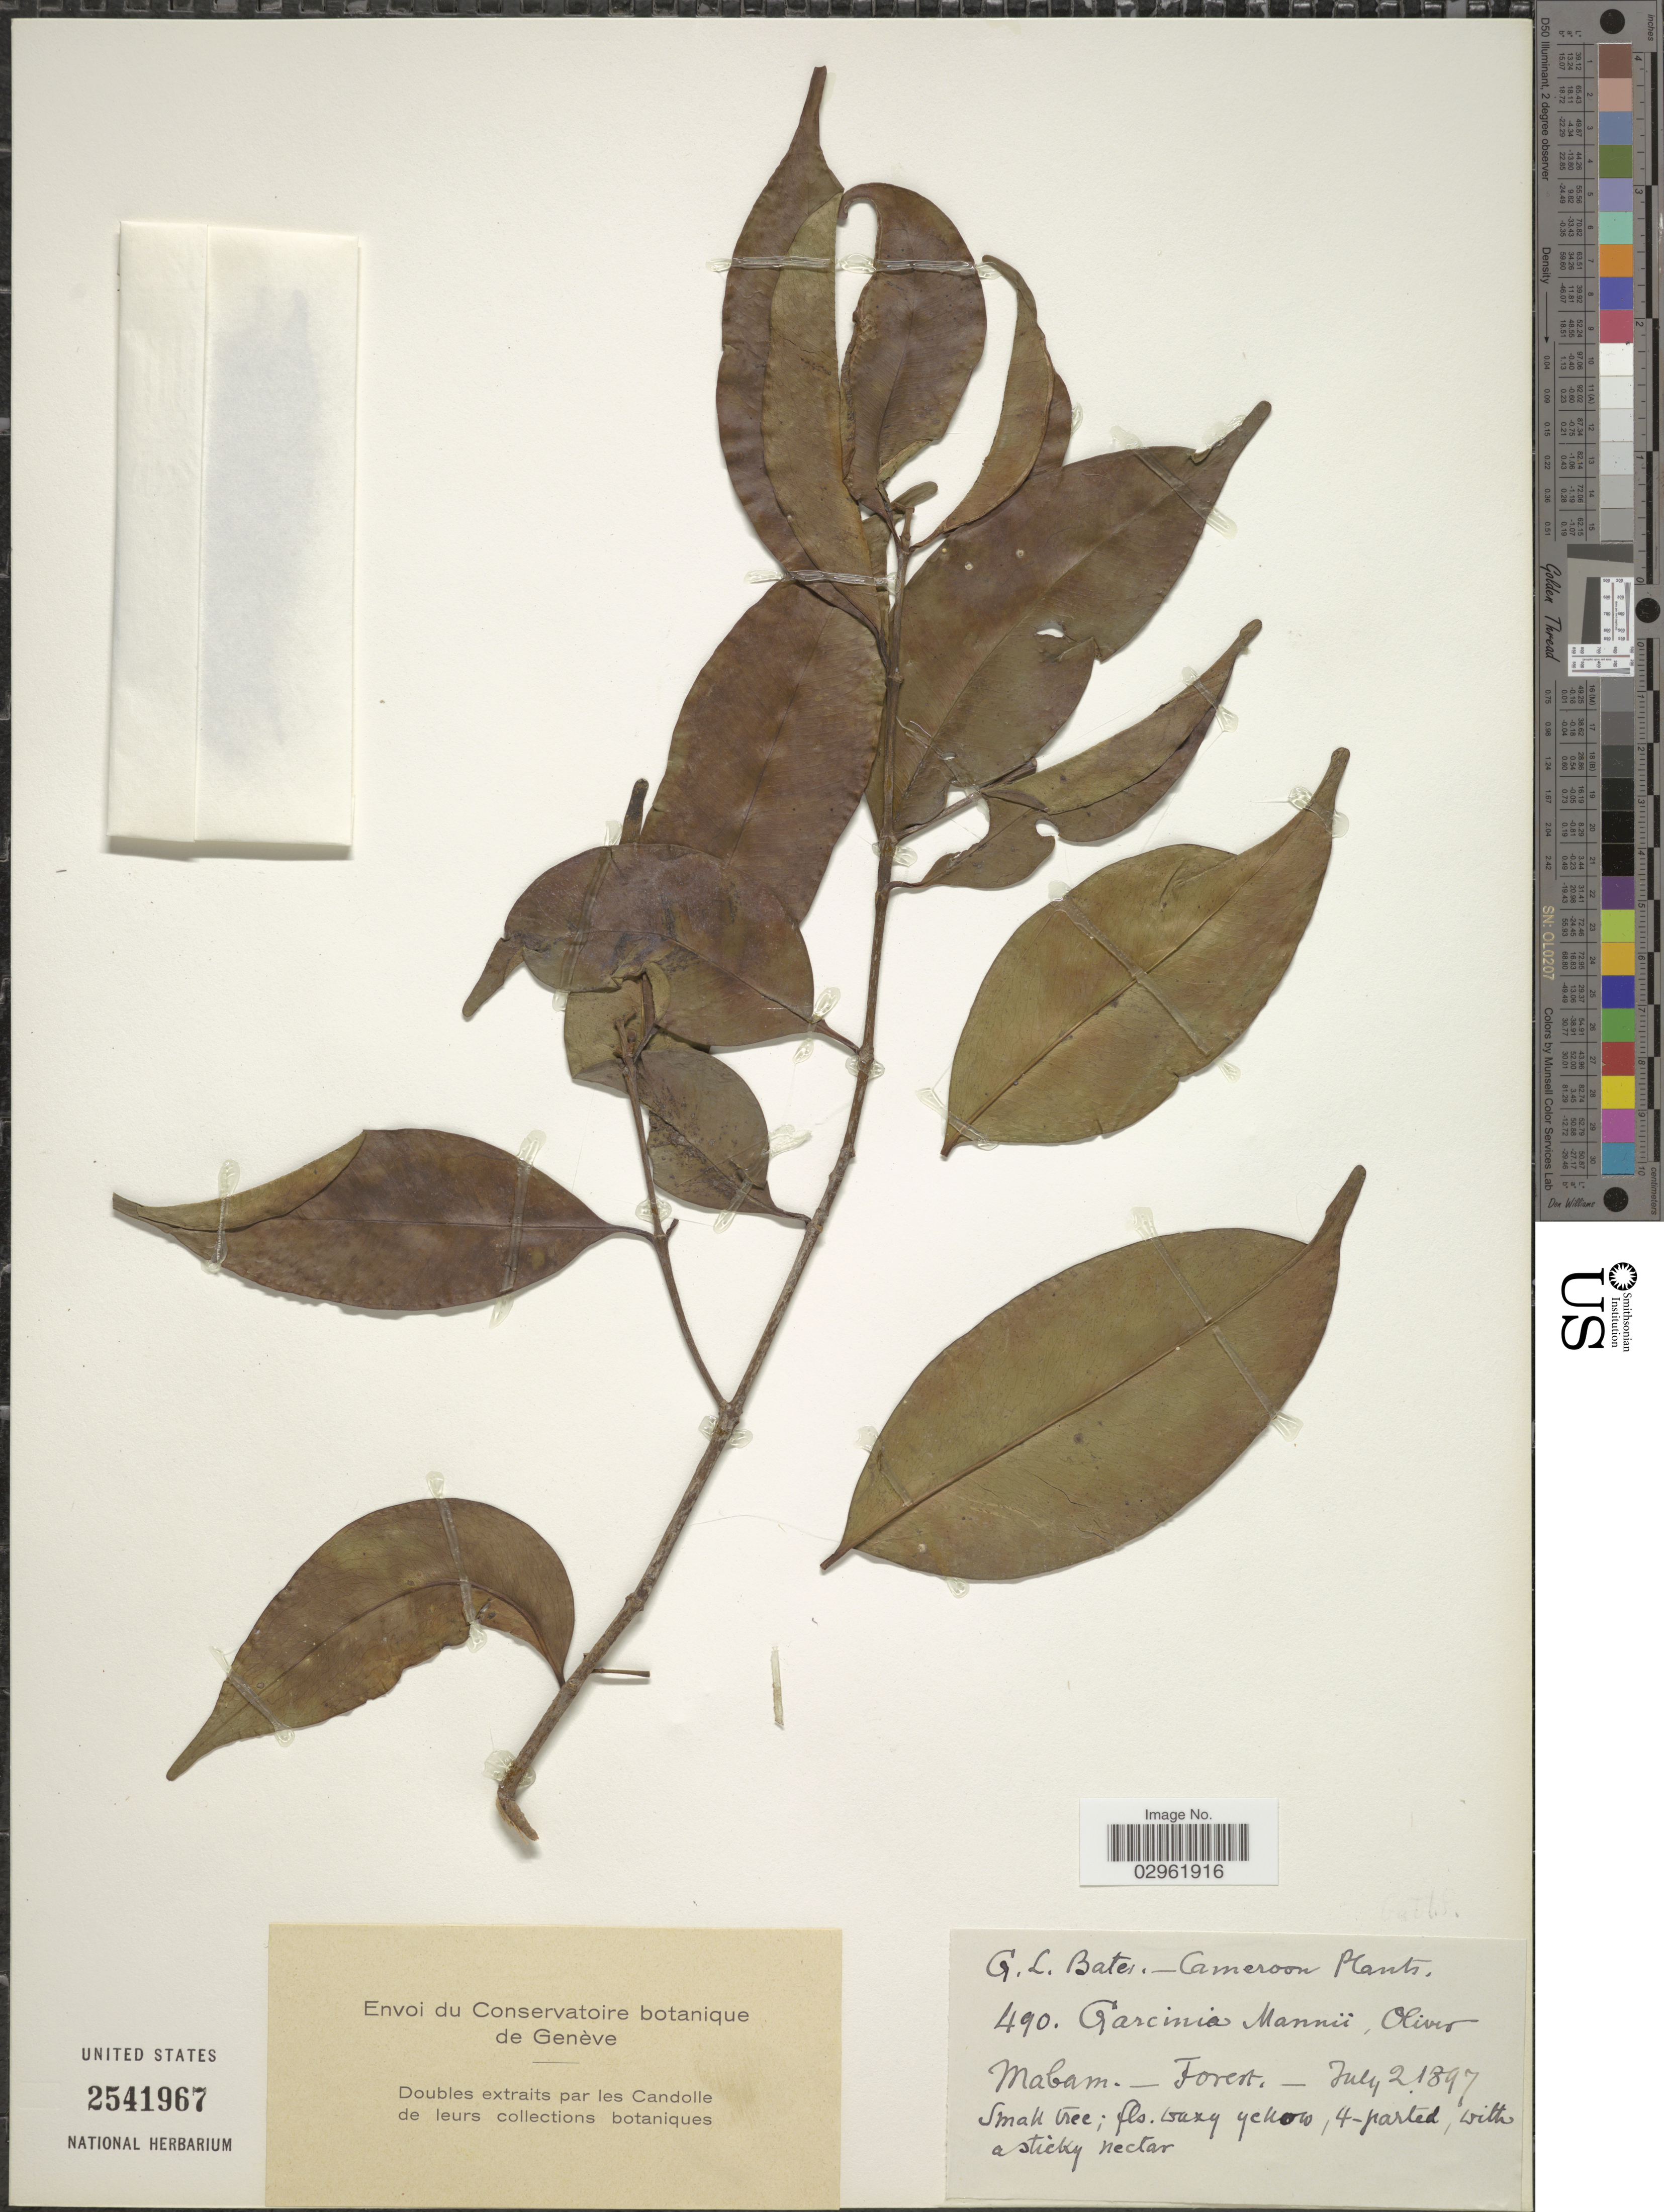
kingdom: Plantae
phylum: Tracheophyta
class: Magnoliopsida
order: Malpighiales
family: Clusiaceae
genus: Garcinia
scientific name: Garcinia mannii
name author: Oliv.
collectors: G. Bates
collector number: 490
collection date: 1897-07-02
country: Cameroon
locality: Mabam Forest.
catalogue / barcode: US 2541967